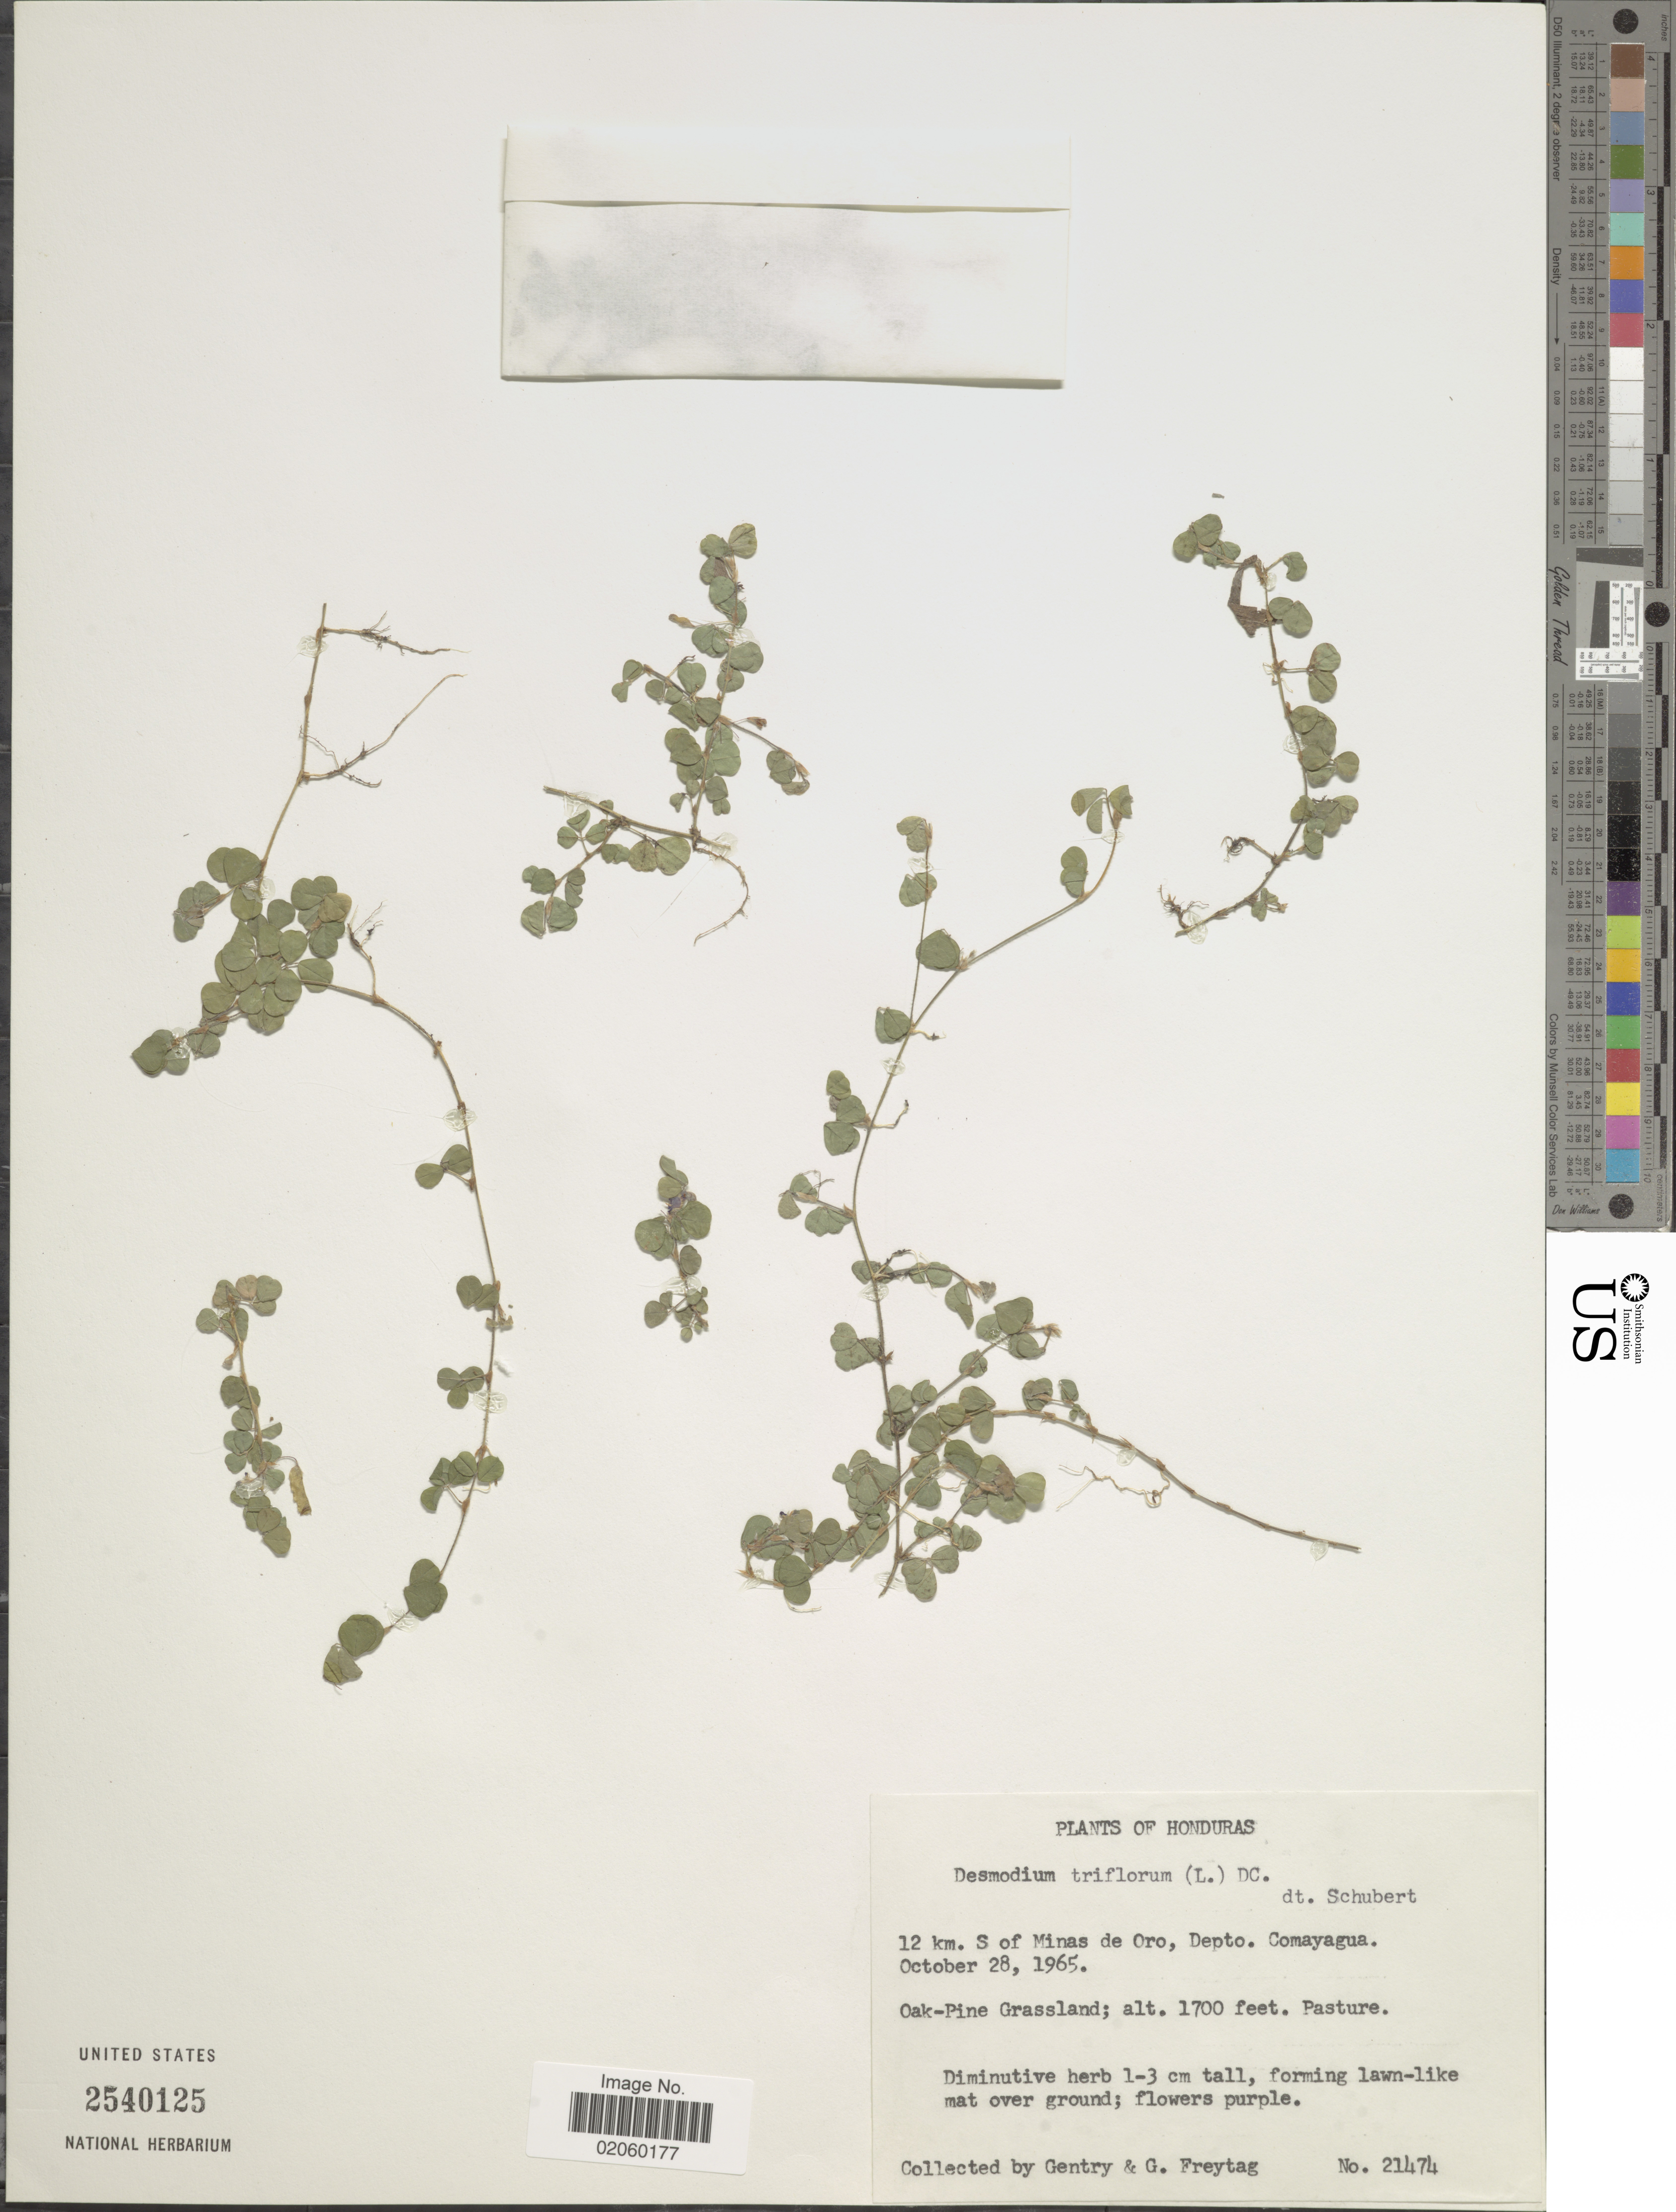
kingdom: Plantae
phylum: Tracheophyta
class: Magnoliopsida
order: Fabales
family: Fabaceae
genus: Grona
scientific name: Grona triflora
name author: (L.) H. Ohashi & K. Ohashi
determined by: Strong, Mark T., (BOT), Smithsonian Institution - National Museum of Natural History (UNITED STATES)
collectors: Gentry, -- & G. F. Freytag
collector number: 21474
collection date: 1965-10-28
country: Honduras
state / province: Comayagua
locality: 12 km. S of Minas de Oro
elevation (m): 518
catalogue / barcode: US 2540125